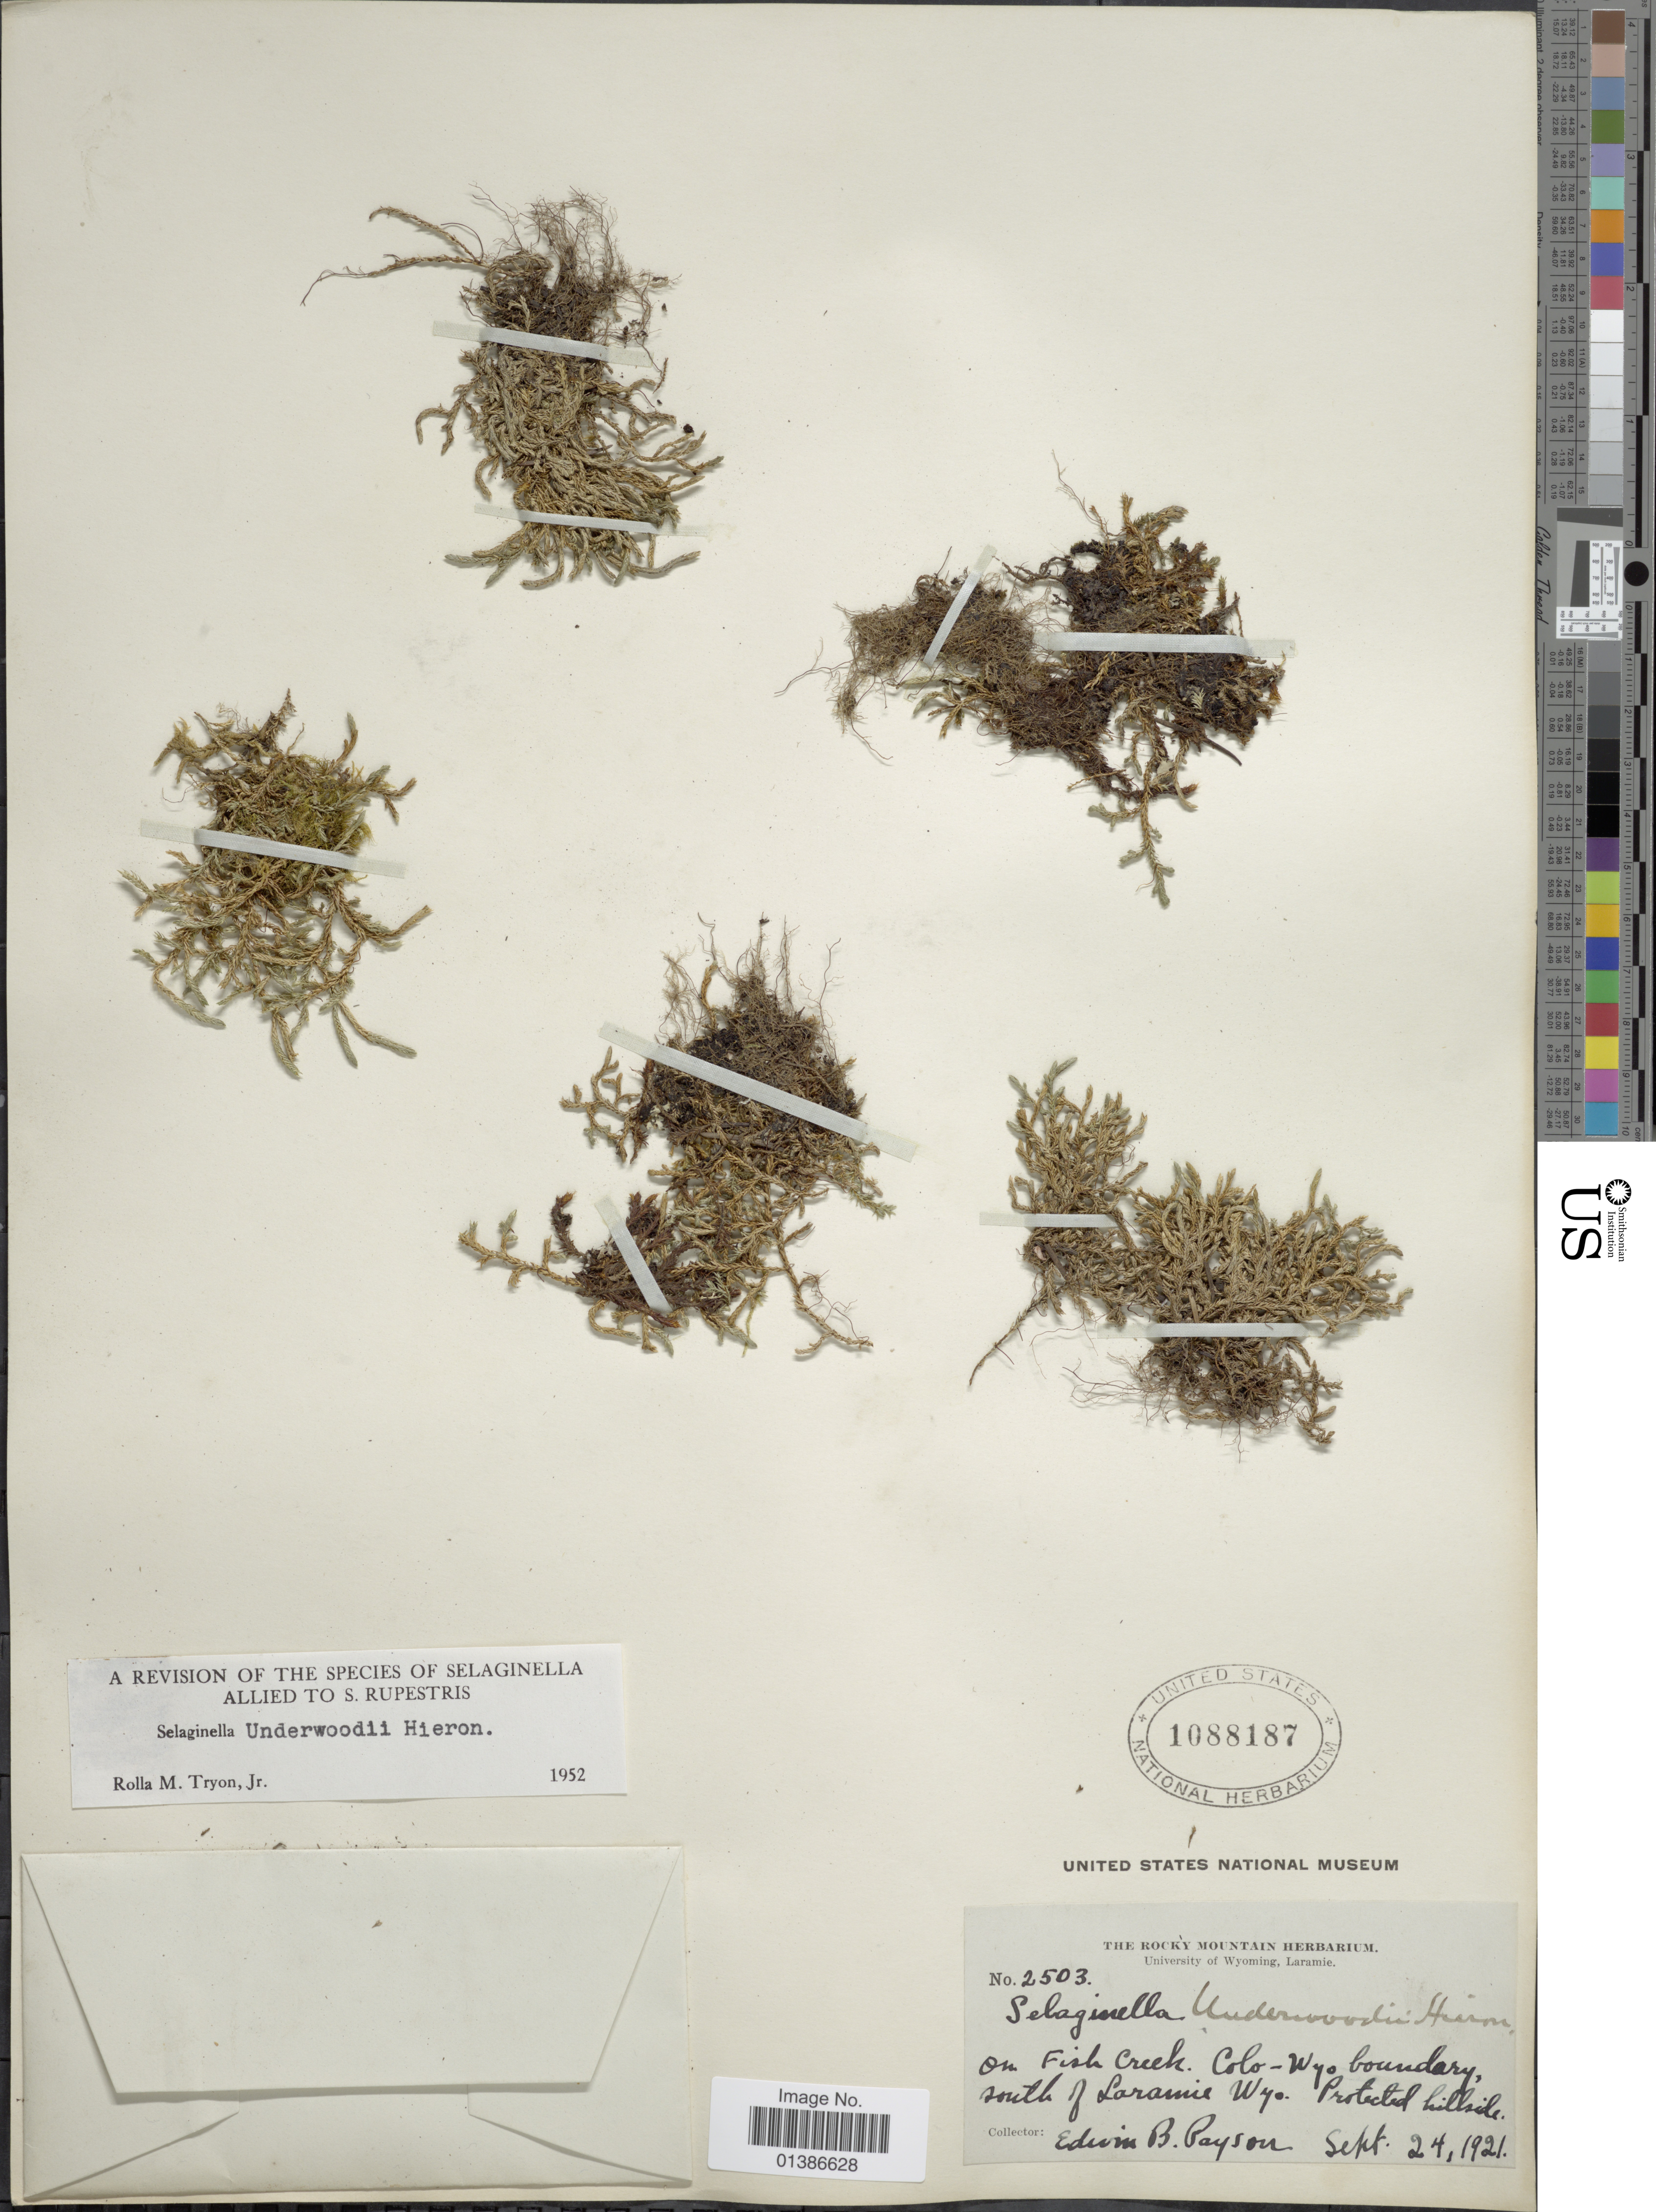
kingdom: Plantae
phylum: Tracheophyta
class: Lycopodiopsida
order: Selaginellales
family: Selaginellaceae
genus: Selaginella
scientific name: Selaginella underwoodii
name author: Hieron.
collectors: E. B. Payson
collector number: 2503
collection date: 1921-09-24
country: United States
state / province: Wyoming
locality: On Fish Creek, Colo-Wyo boundary, south of Laramie Wyo.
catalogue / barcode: US 1088187